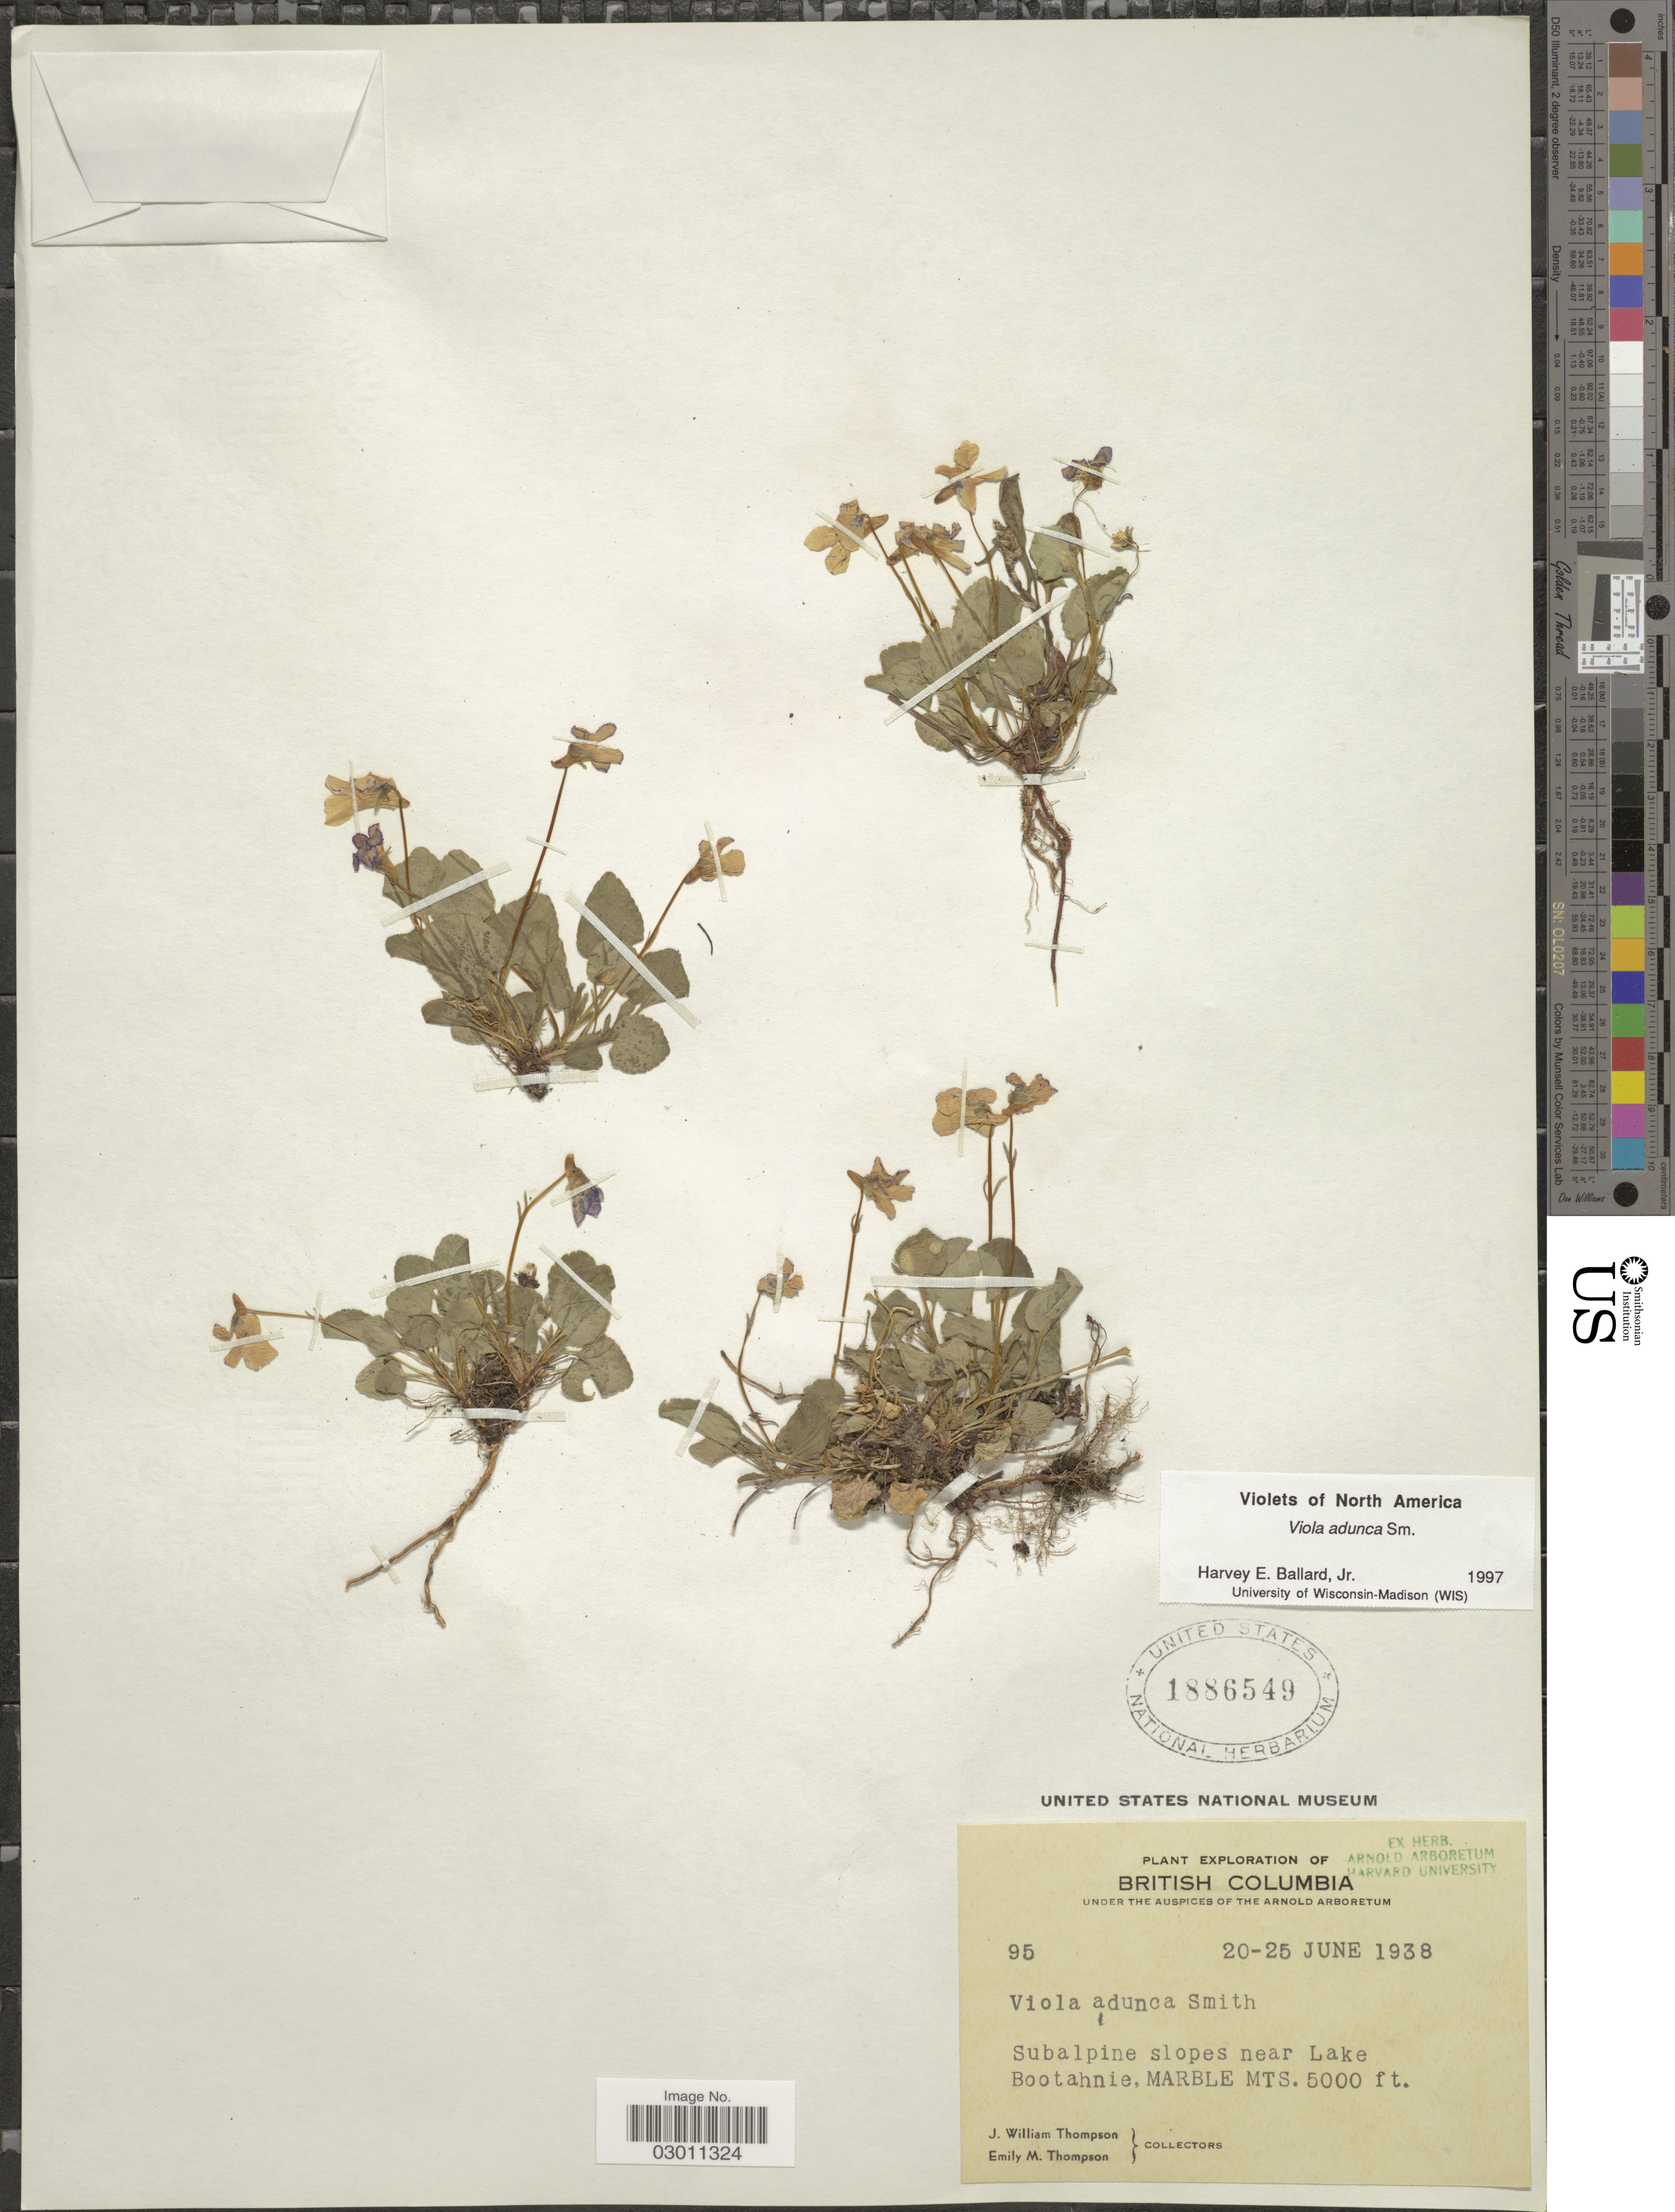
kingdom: Plantae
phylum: Tracheophyta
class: Magnoliopsida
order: Malpighiales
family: Violaceae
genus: Viola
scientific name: Viola adunca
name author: Sm.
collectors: J. W. Thompson & E. M. Thompson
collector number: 95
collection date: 1938-06-20/1938-06-25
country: Canada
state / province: British Columbia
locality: Subalpine slopes near Lake Bootahnie, Marble Mts.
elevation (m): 1524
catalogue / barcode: US 1886549